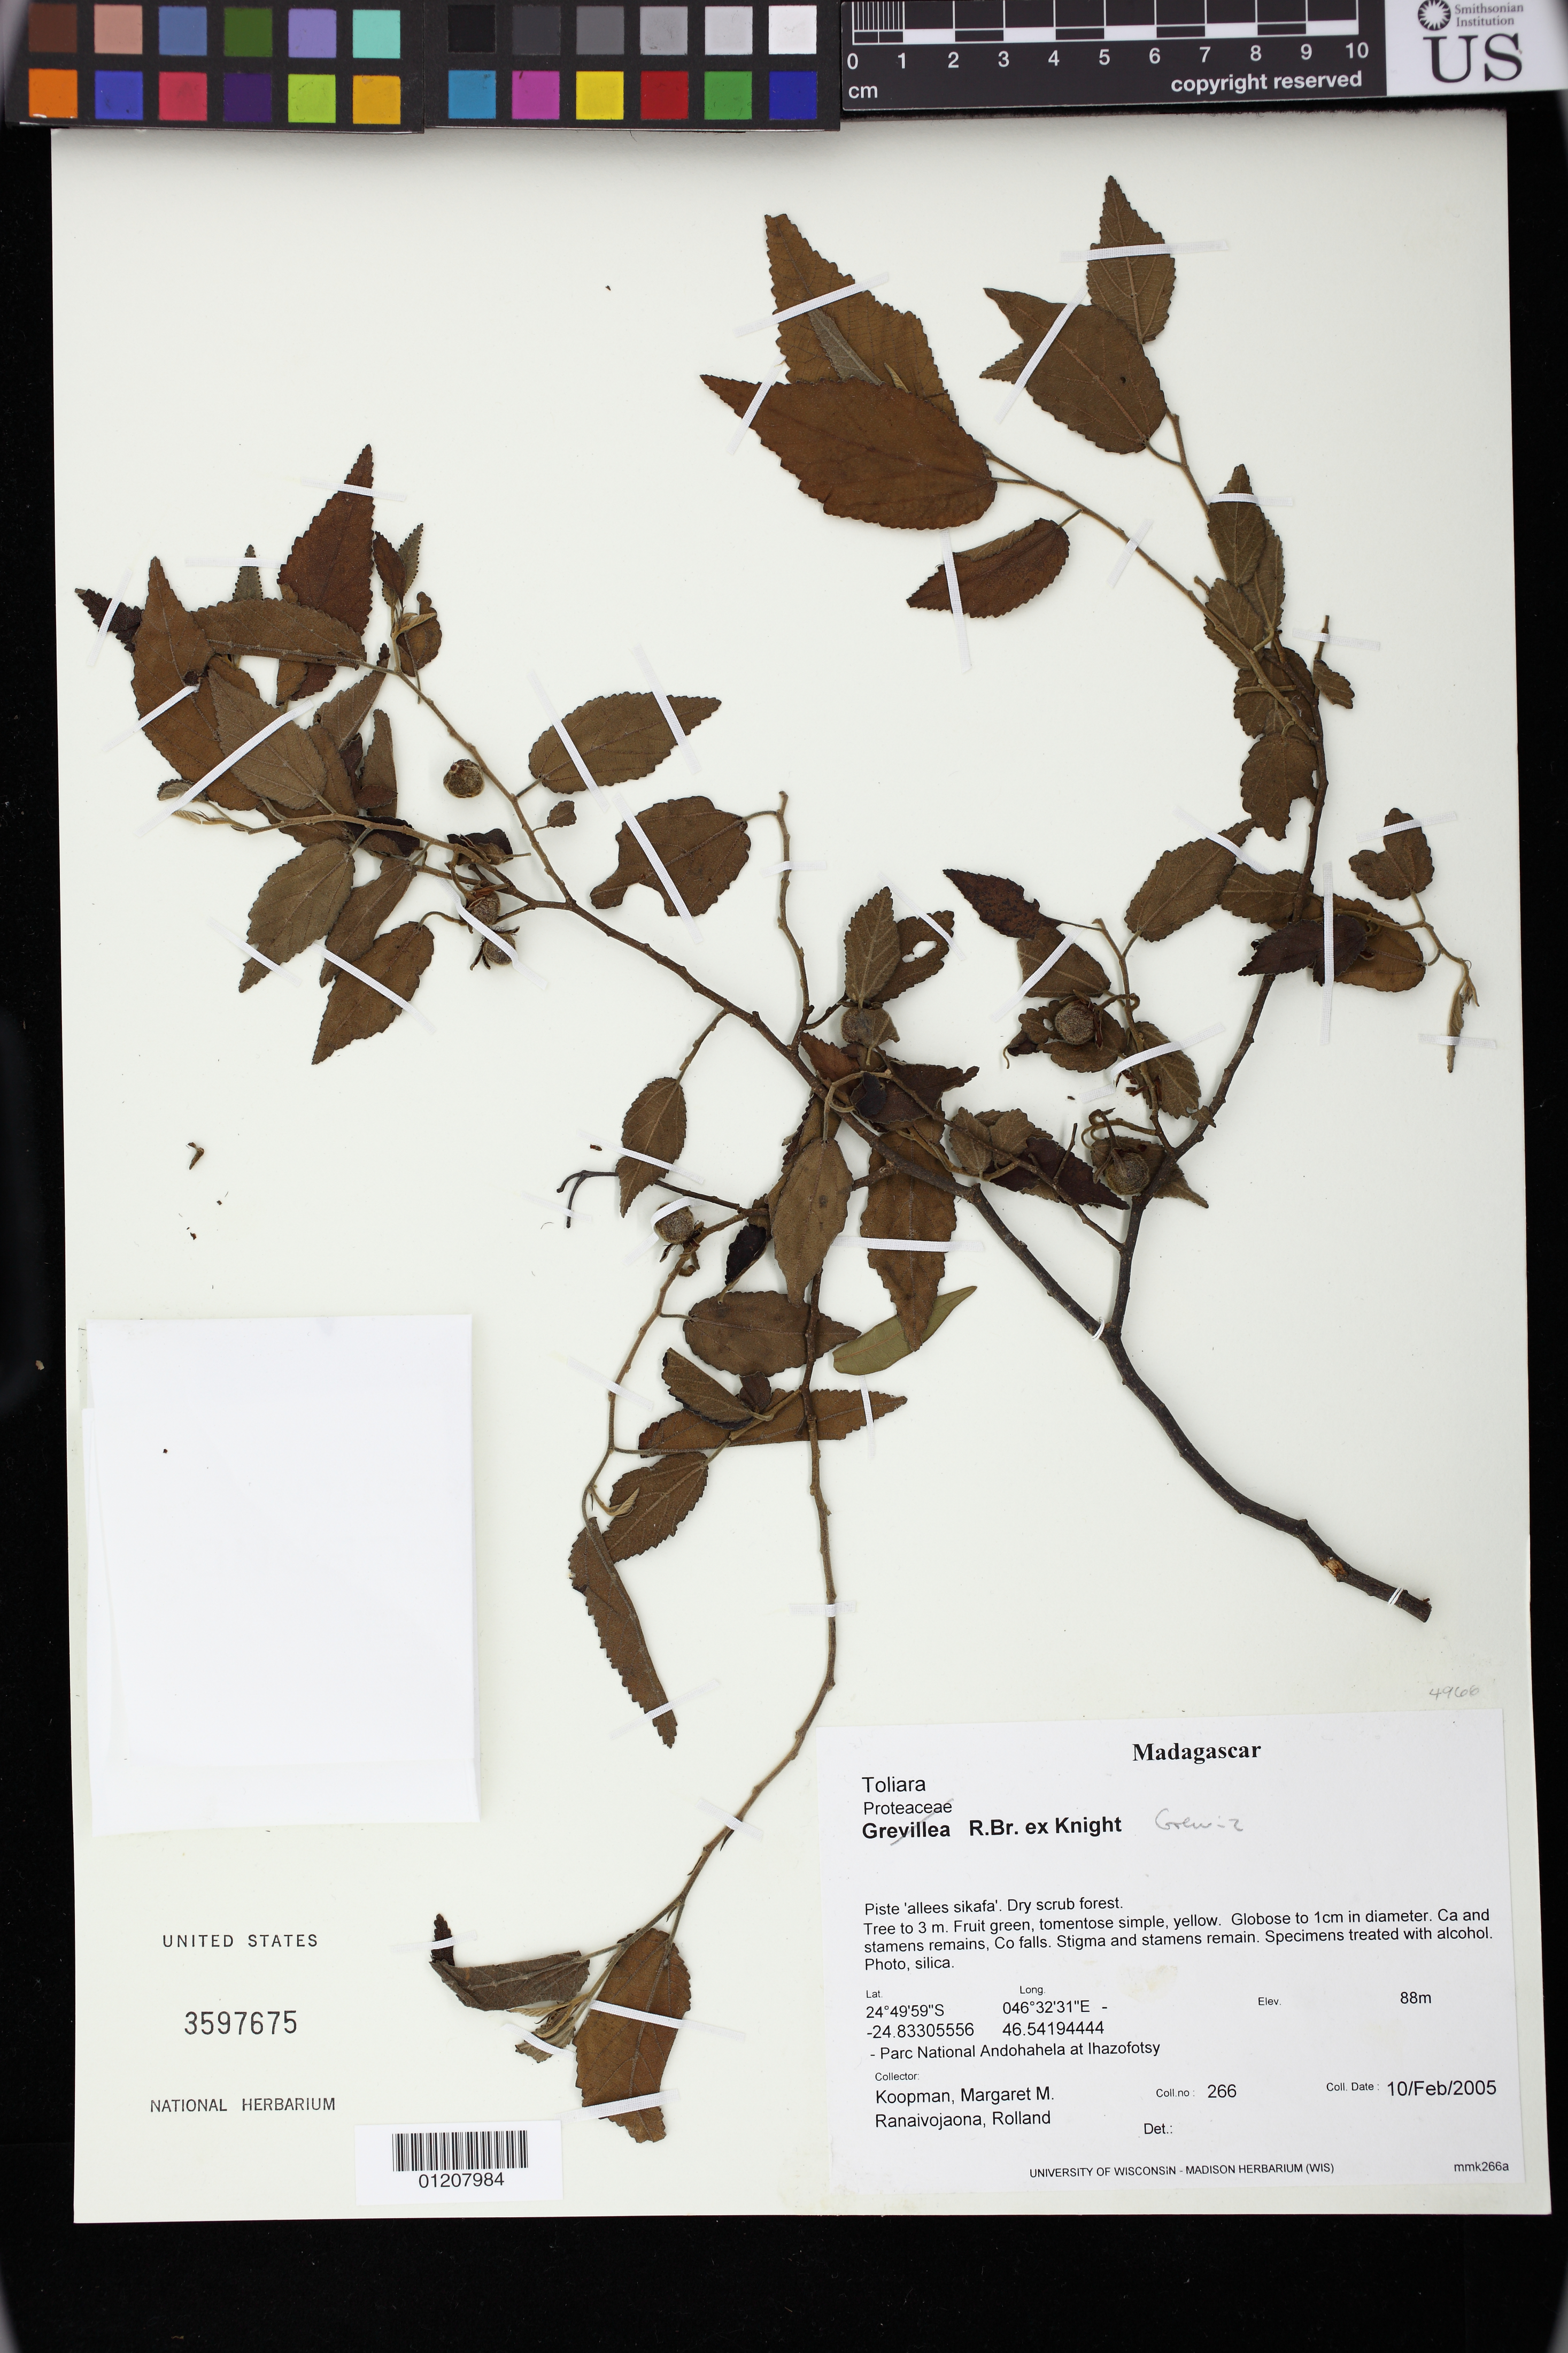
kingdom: Plantae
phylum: Tracheophyta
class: Magnoliopsida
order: Malvales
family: Malvaceae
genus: Grewia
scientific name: Grewia lavanalensis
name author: Baill.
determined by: Jourdain-Fievet, L.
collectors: M. M. Koopman & R. Ranaivojaona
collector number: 266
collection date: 2005-02-10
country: Madagascar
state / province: Anosy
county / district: Tolanaro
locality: Toliara: Parc National Andohahela at Ihazofotsy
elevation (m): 88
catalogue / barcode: US 3597675